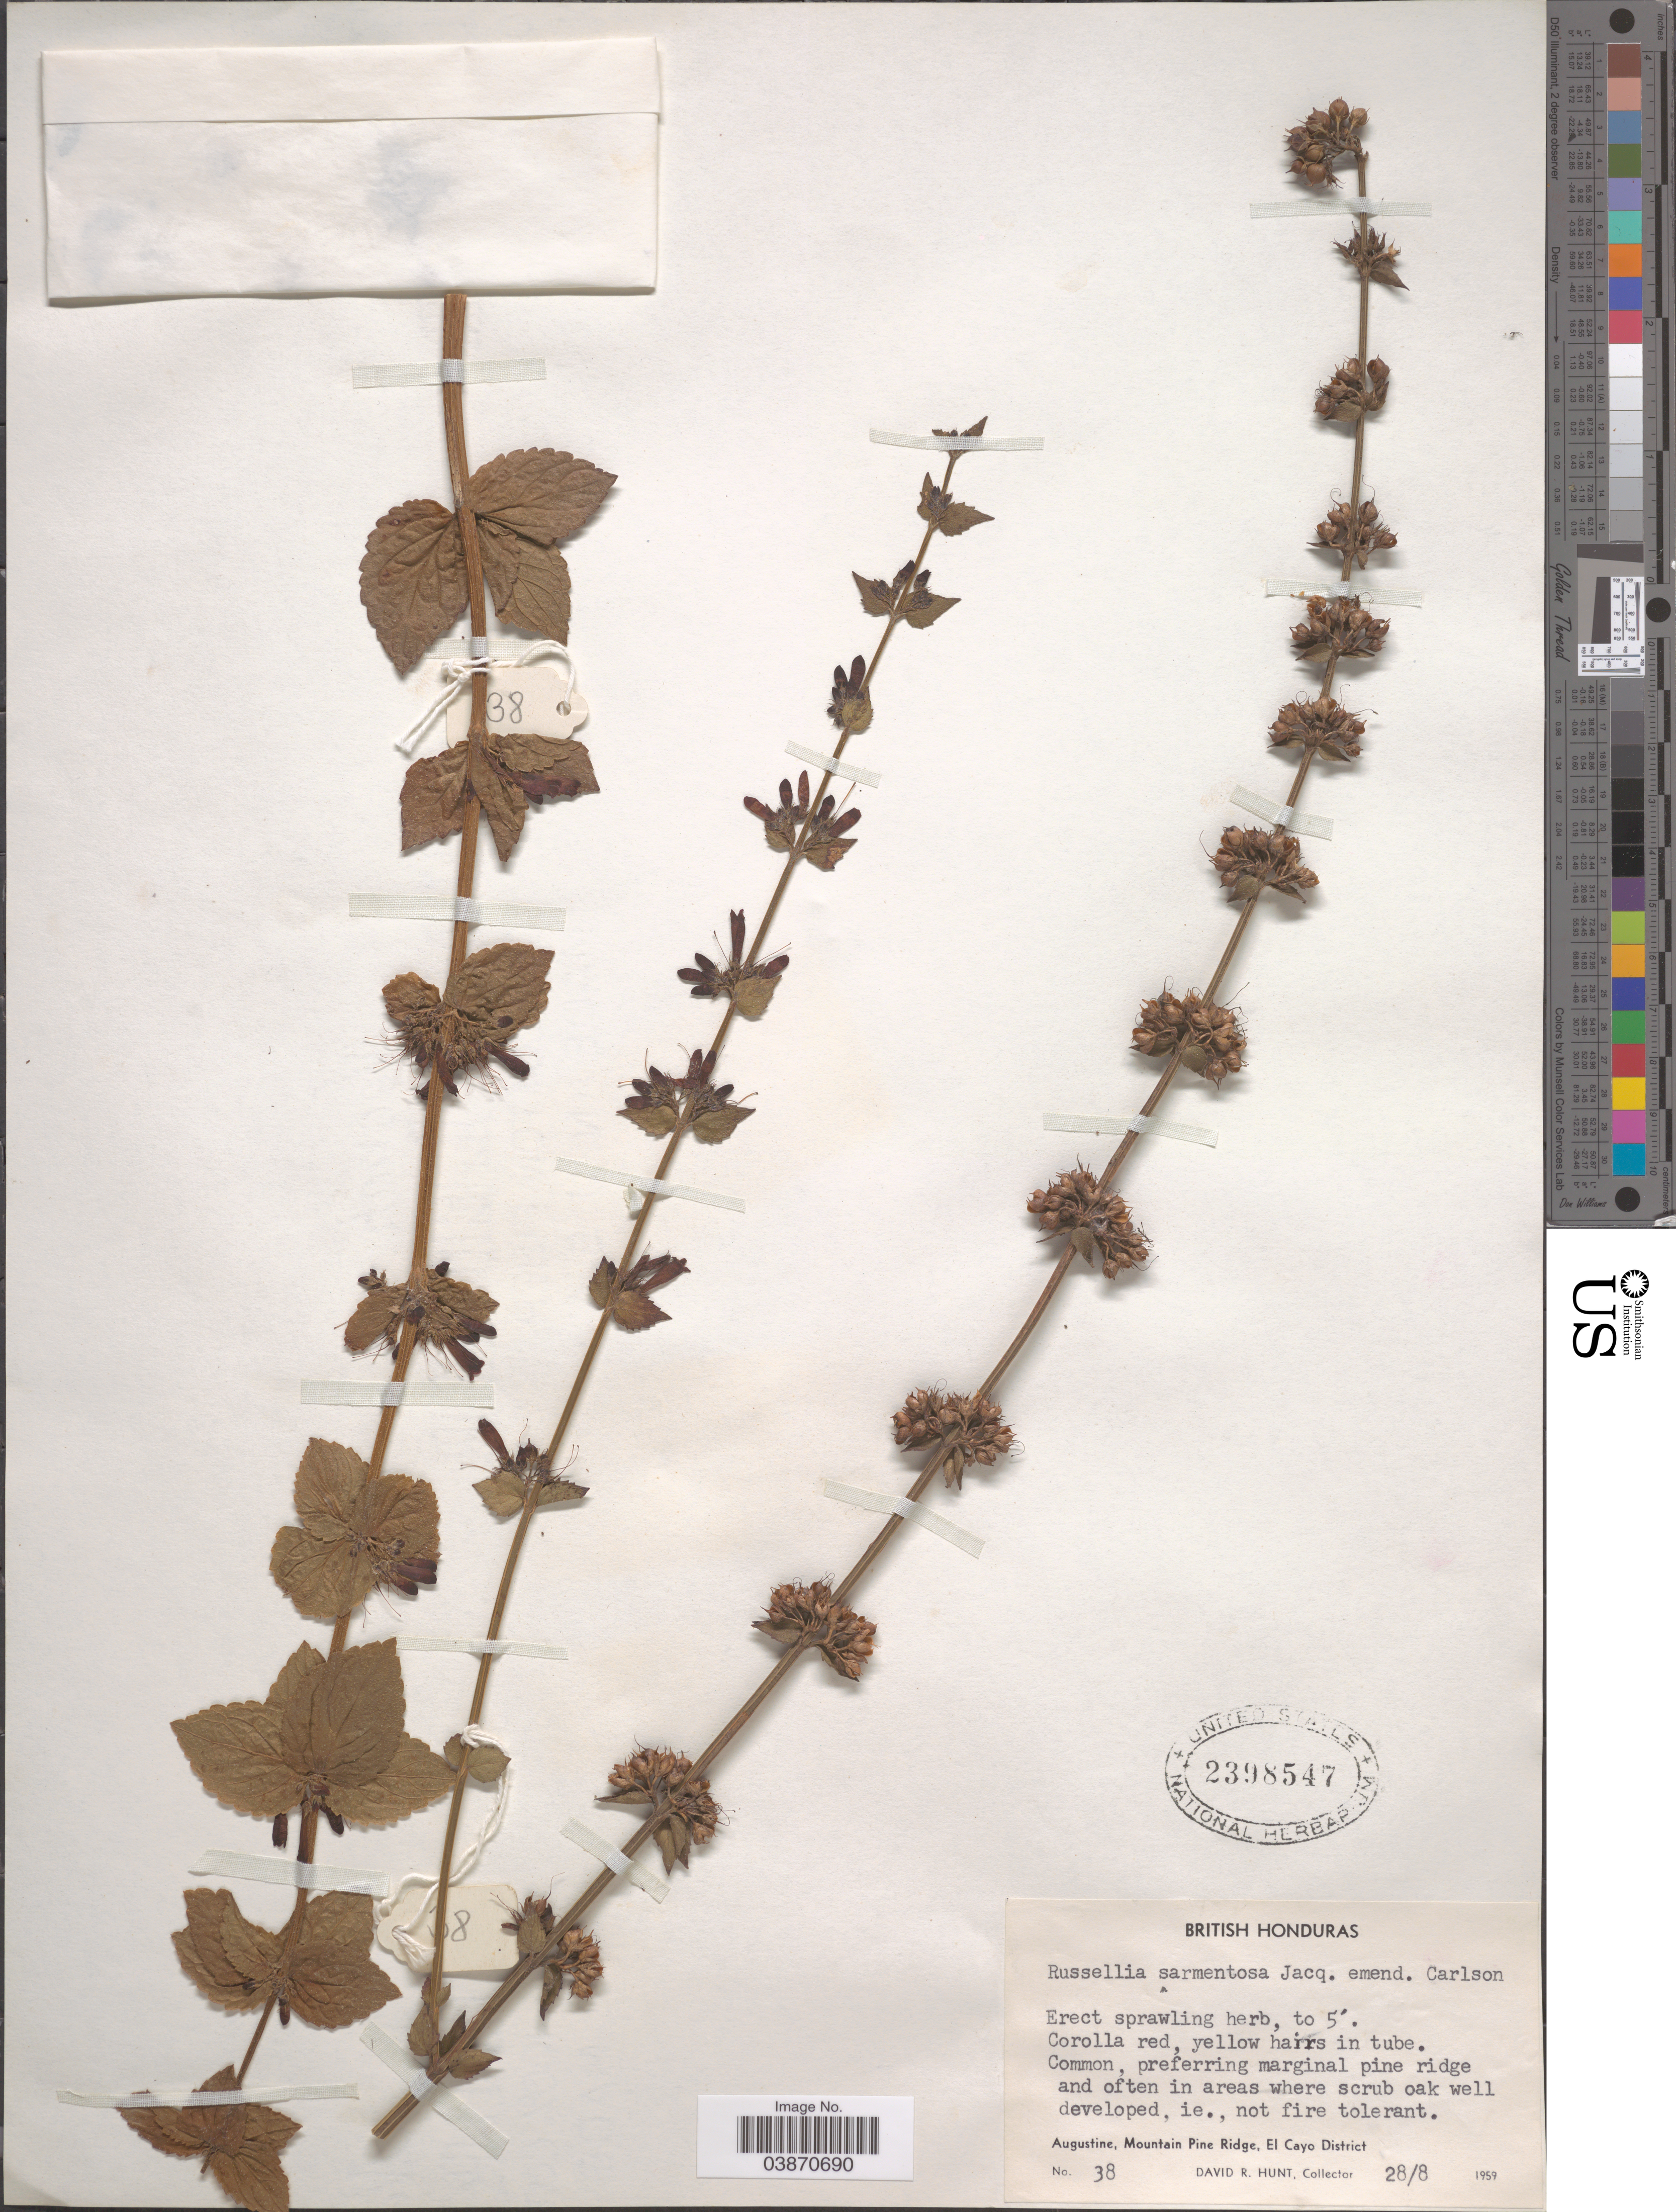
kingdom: Plantae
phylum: Tracheophyta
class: Magnoliopsida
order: Lamiales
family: Plantaginaceae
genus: Russelia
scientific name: Russelia sarmentosa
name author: Jacq.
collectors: D. R. Hunt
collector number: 38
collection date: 1959-08-28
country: Belize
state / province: Cayo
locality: Augustine, Mountain Pine Ridge, El Cayo District.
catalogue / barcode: US 2398547